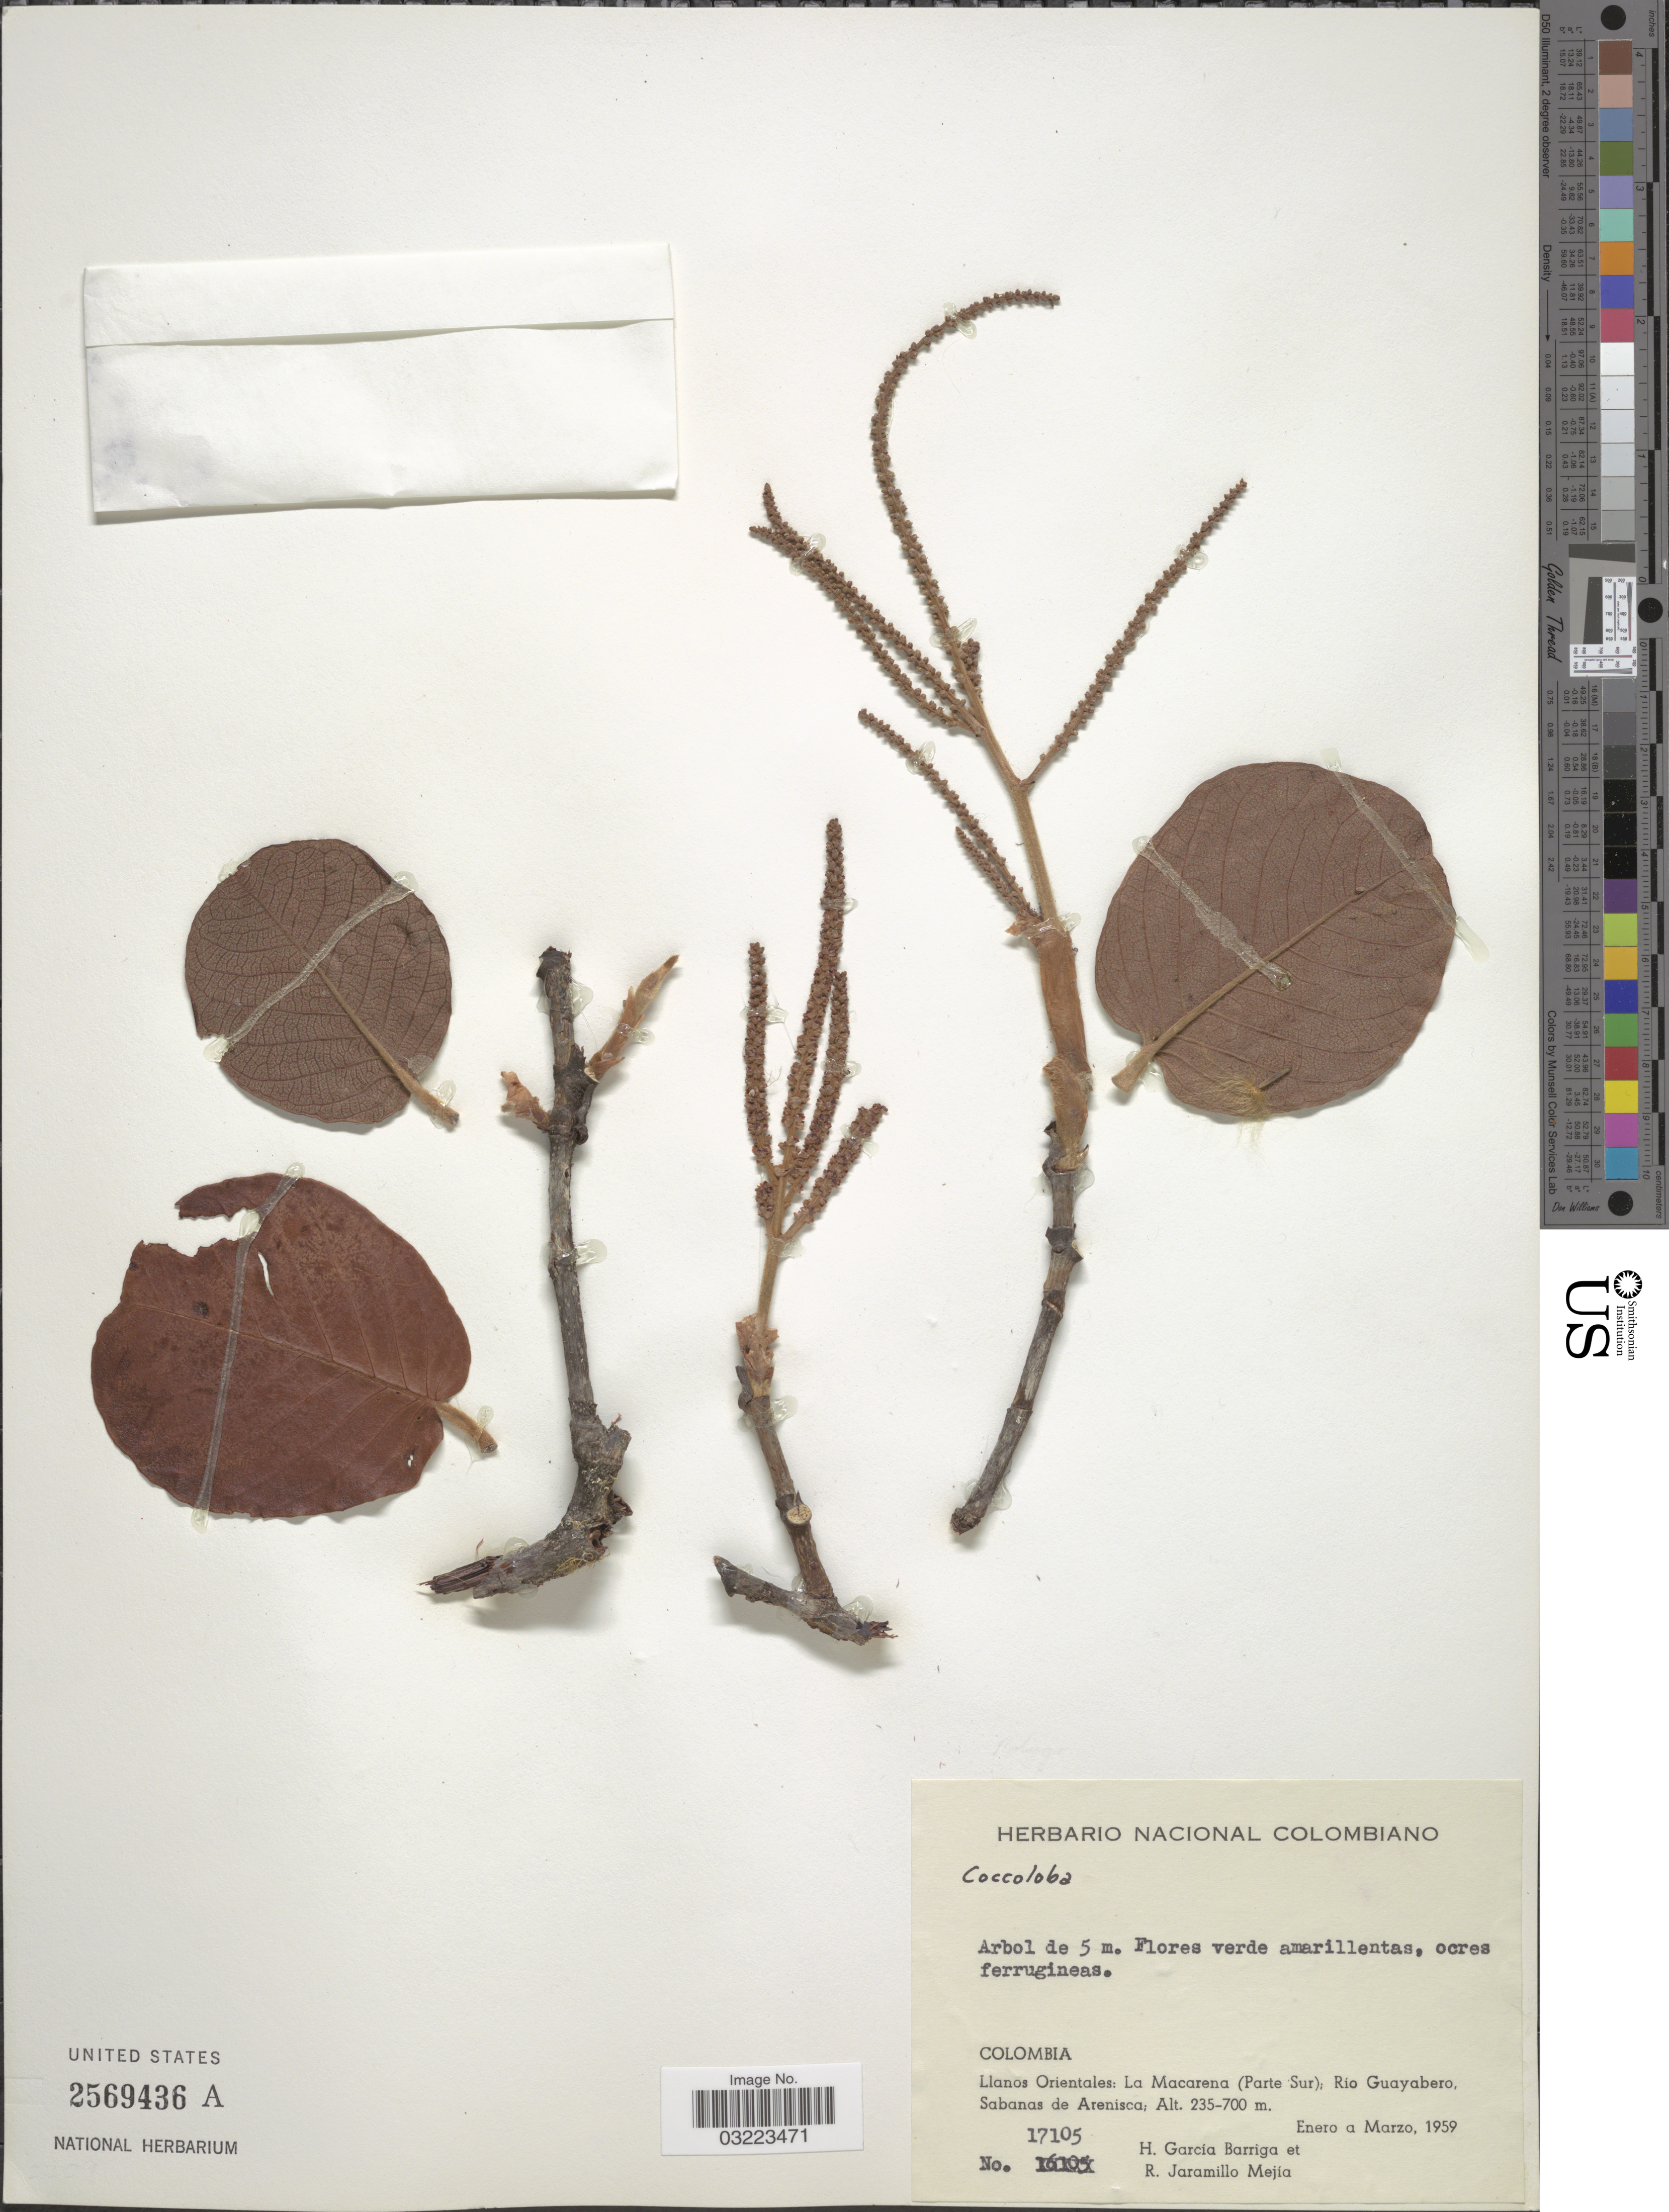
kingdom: Plantae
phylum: Tracheophyta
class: Magnoliopsida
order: Caryophyllales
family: Polygonaceae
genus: Coccoloba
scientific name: Coccoloba mollis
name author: Casar.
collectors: H. García Barriga & R. Jaramillo M.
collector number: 17105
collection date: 1959-01/1959-03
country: Colombia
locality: Llanos Orientales: La Macarena (Parte Sur): Rio Guayabero, Sabanas de Arenisca.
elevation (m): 235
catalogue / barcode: US 2569436A